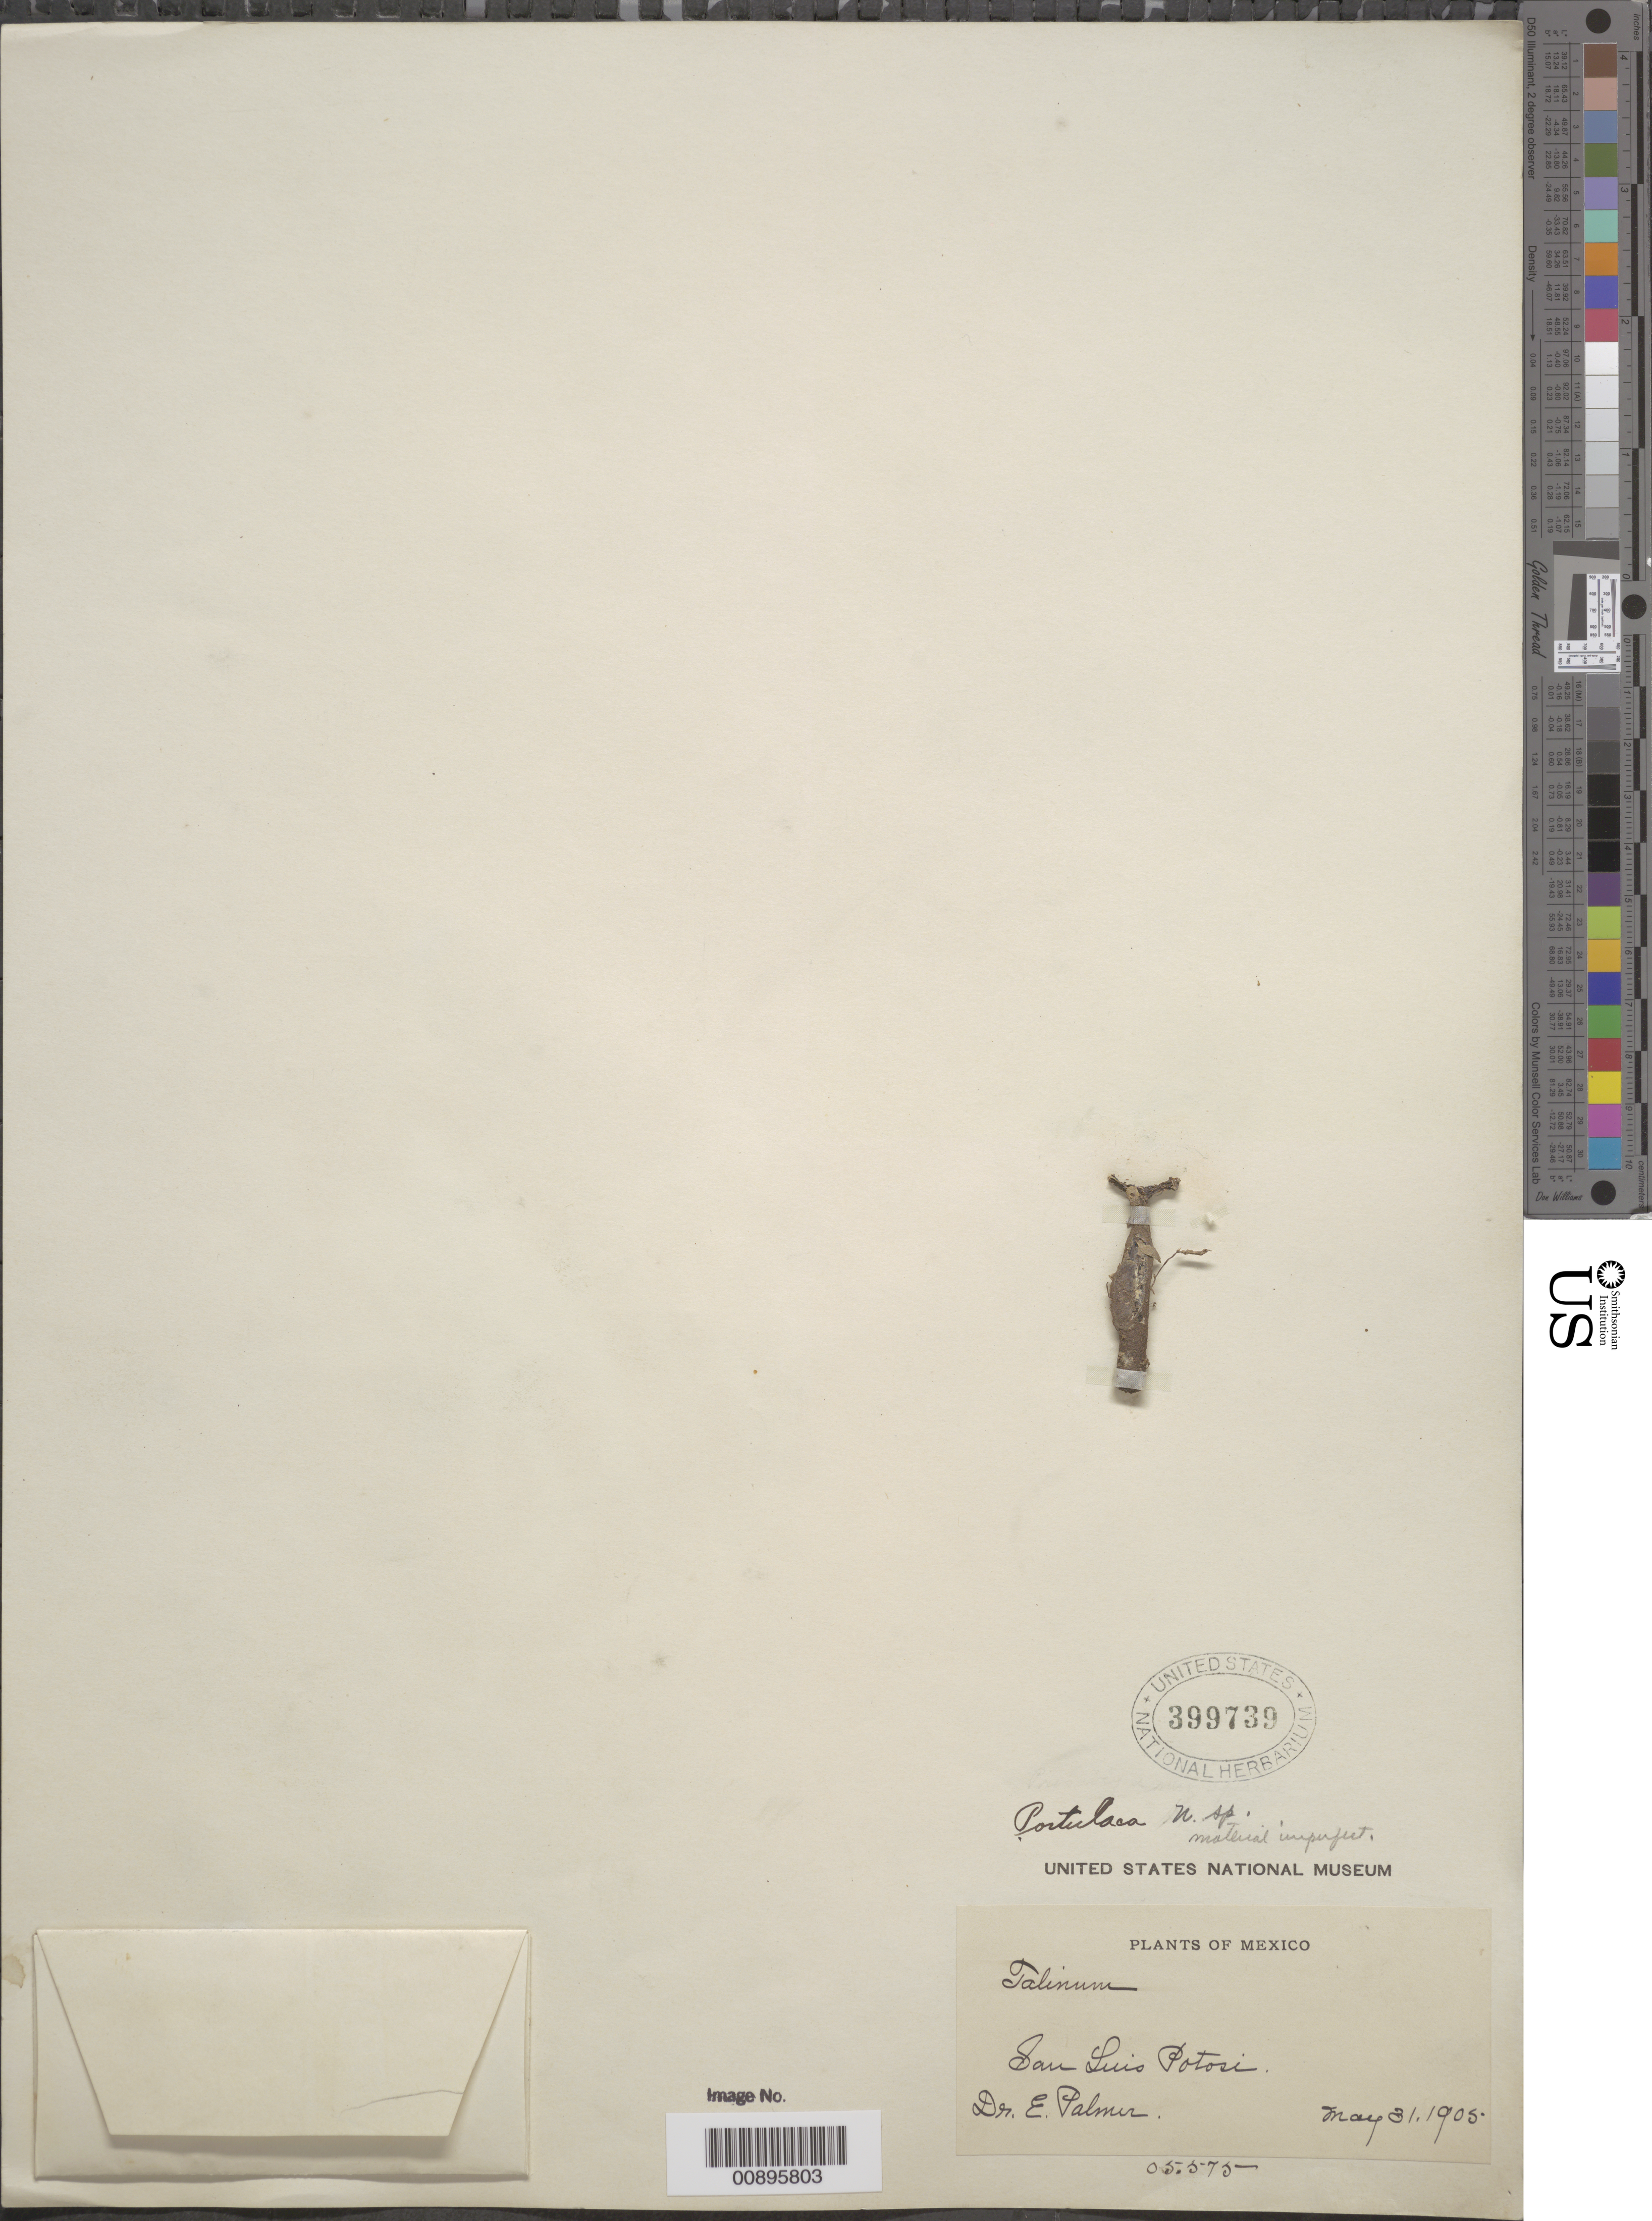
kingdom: Plantae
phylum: Tracheophyta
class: Magnoliopsida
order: Caryophyllales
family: Portulacaceae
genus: Portulaca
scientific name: Portulaca sp.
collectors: E. Palmer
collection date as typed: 31 May 1905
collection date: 1905-05-31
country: Mexico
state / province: San Luis Potosí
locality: San Luis Potosí.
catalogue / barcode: US 399739